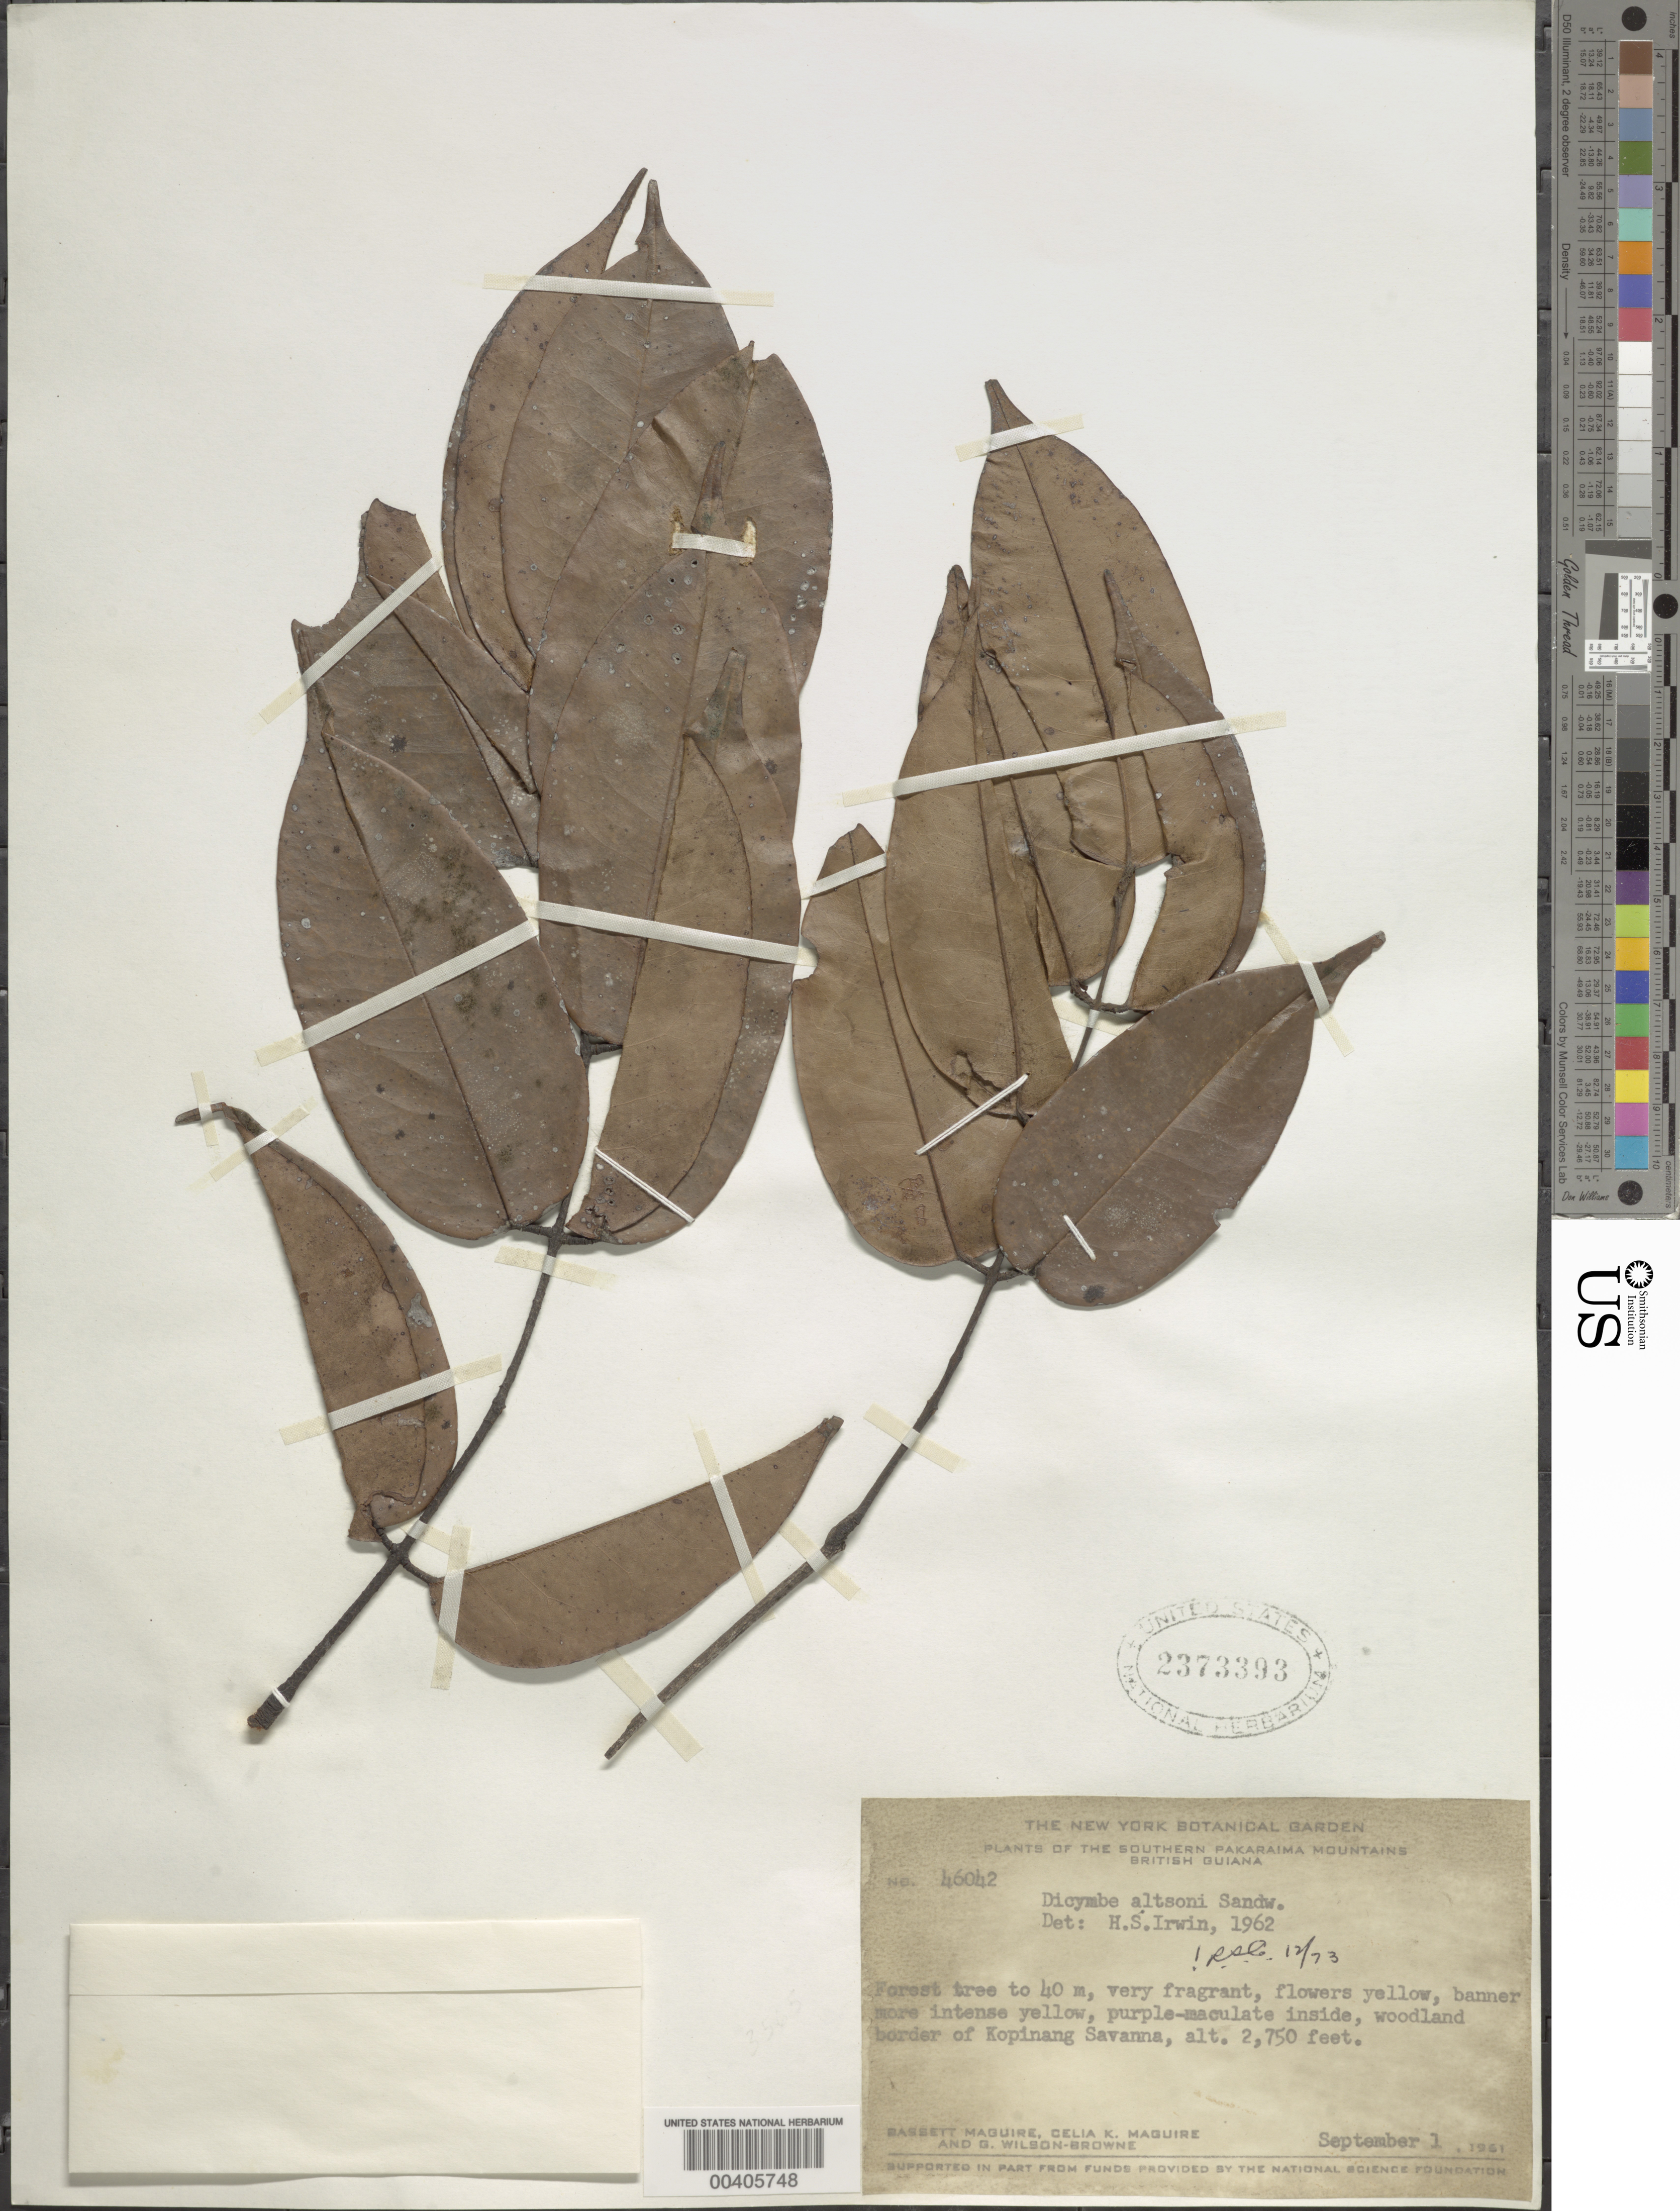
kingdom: Plantae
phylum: Tracheophyta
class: Magnoliopsida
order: Fabales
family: Fabaceae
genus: Dicymbe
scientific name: Dicymbe altsonii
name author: Sandwith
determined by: Cowan, R. S.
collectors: B. Maguire, C. K. Maguire & G. Wilson-Browne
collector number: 46042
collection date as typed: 01 Sep 1961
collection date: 1961-09-01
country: Guyana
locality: Southern pakiraima mtns., woodland border of kopinang savanna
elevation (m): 2750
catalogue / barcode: US 2373393